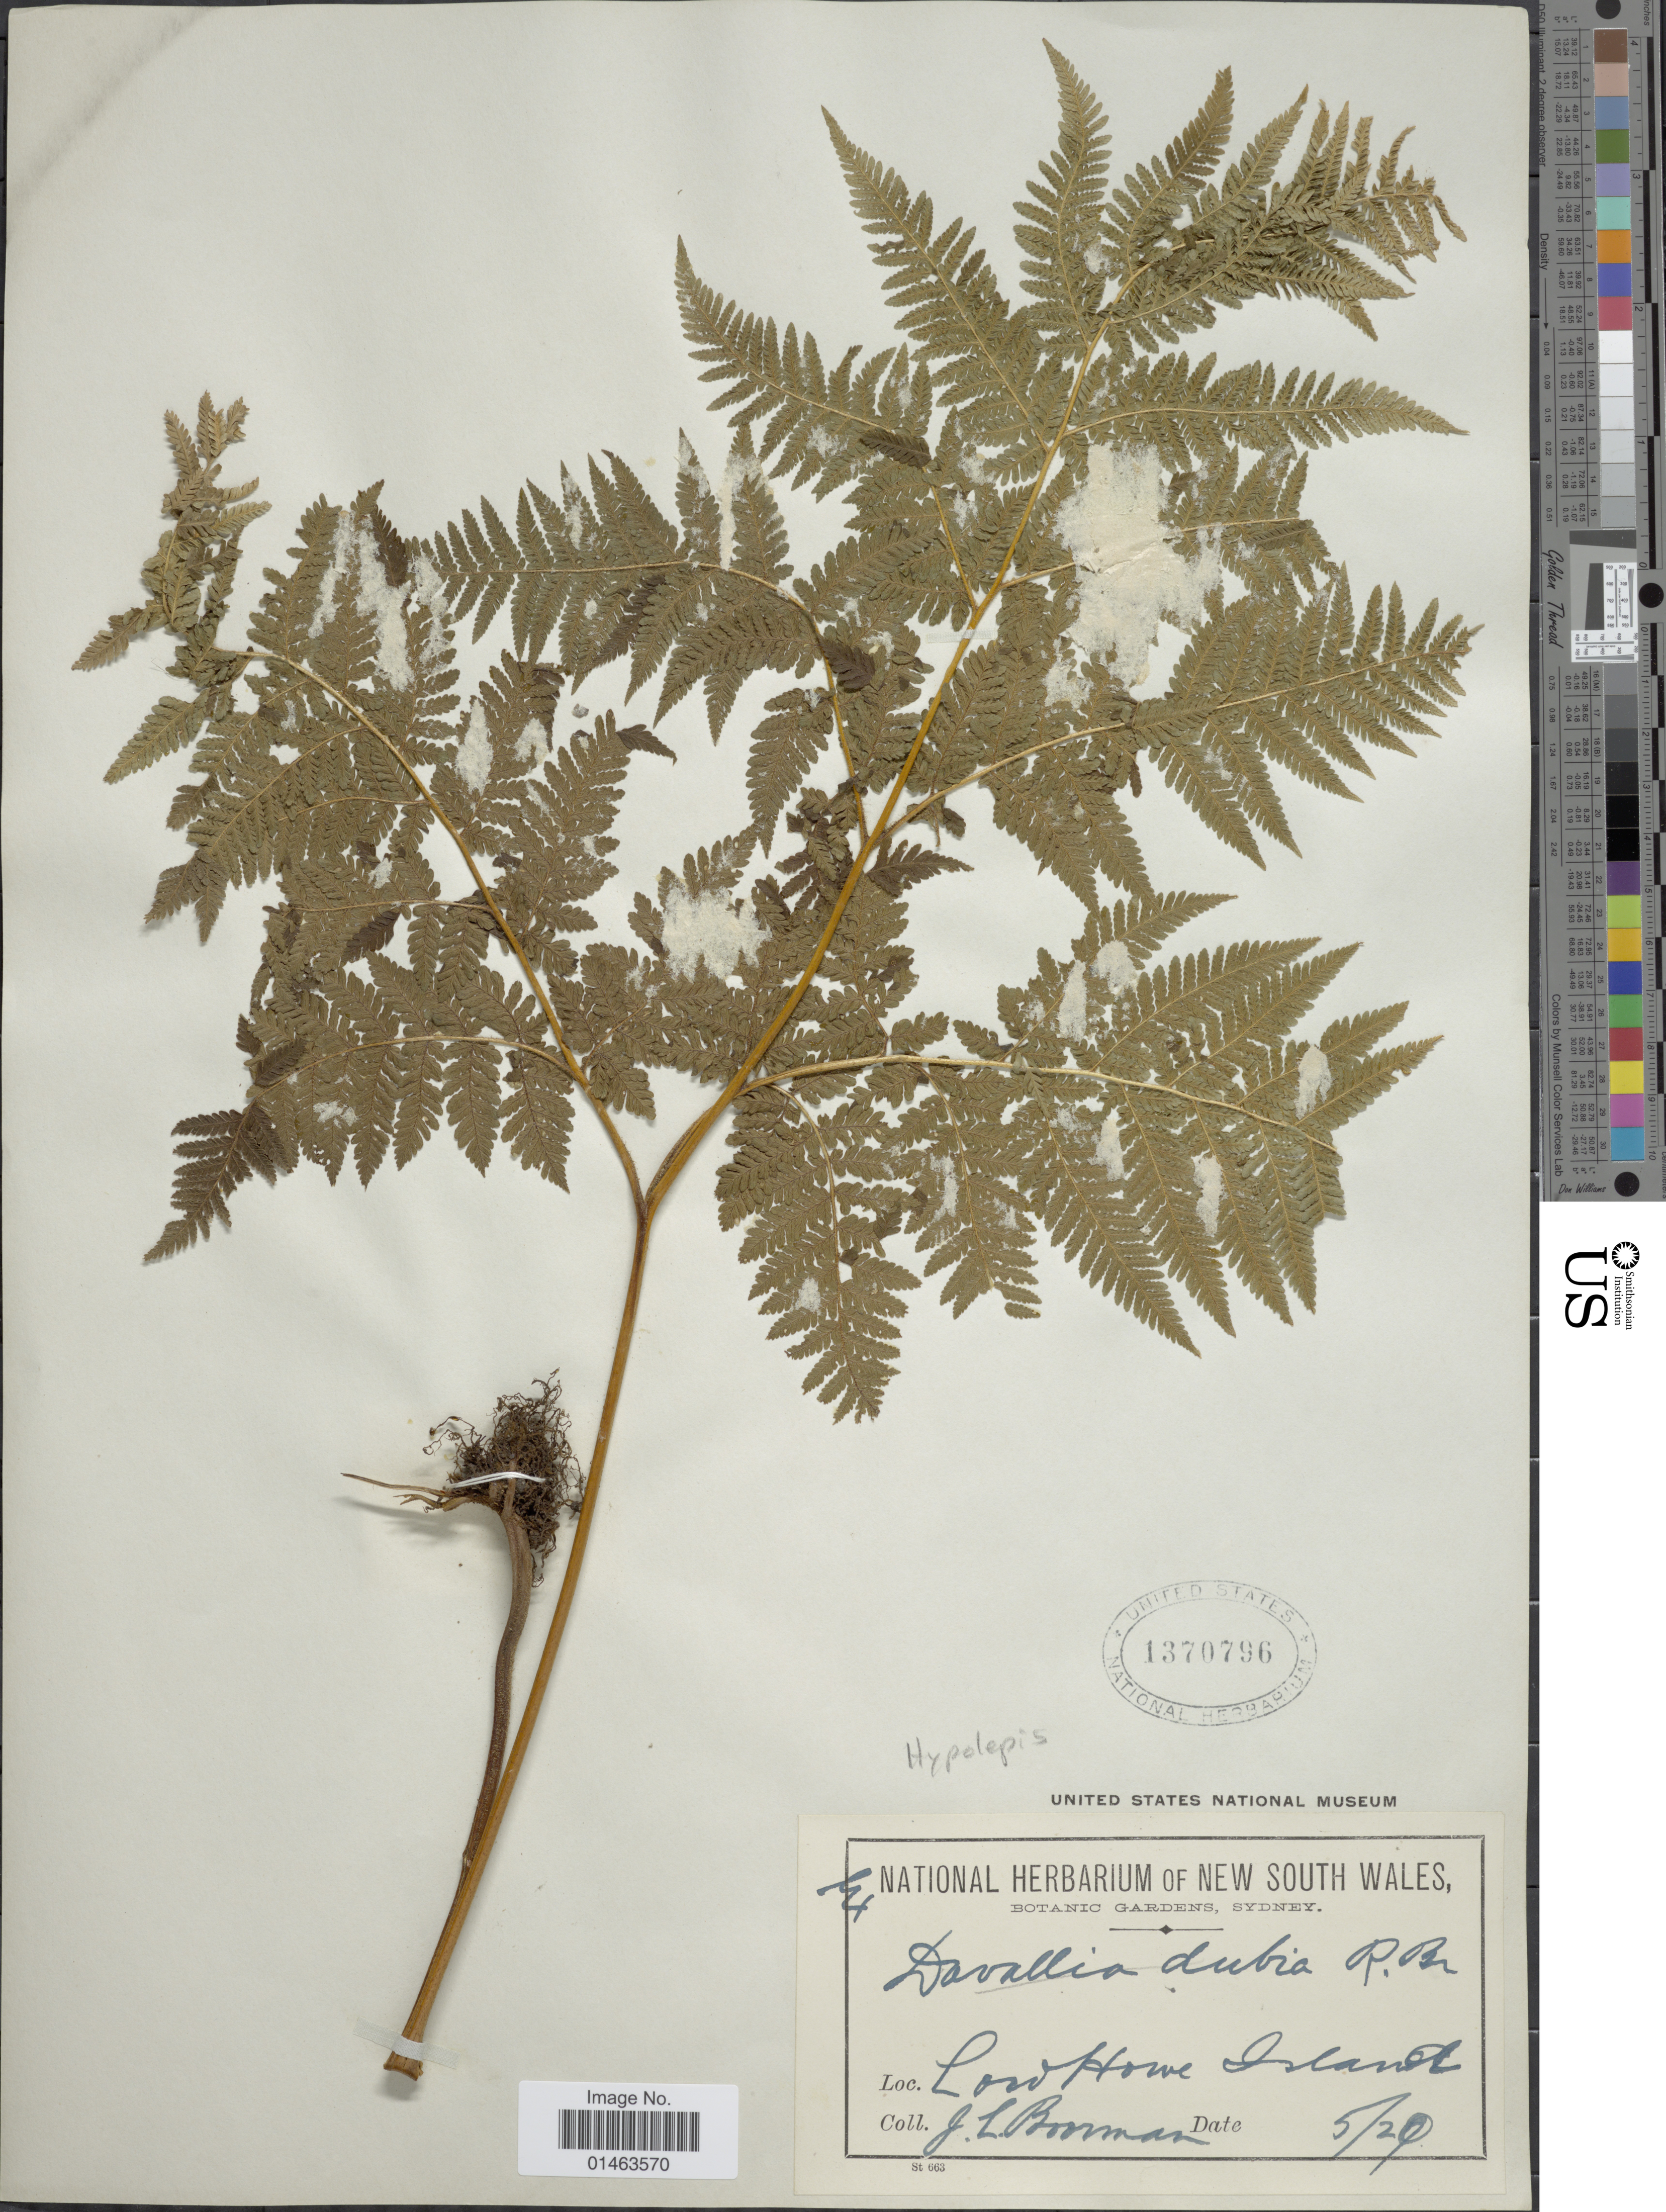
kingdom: Plantae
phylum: Tracheophyta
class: Polypodiopsida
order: Polypodiales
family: Dennstaedtiaceae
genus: Hypolepis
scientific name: Hypolepis sp.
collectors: J. Boorman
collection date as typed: Transcribed d/m/y: /5/29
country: Australia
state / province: New South Wales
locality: Lord Howe Island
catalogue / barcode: US 1370796